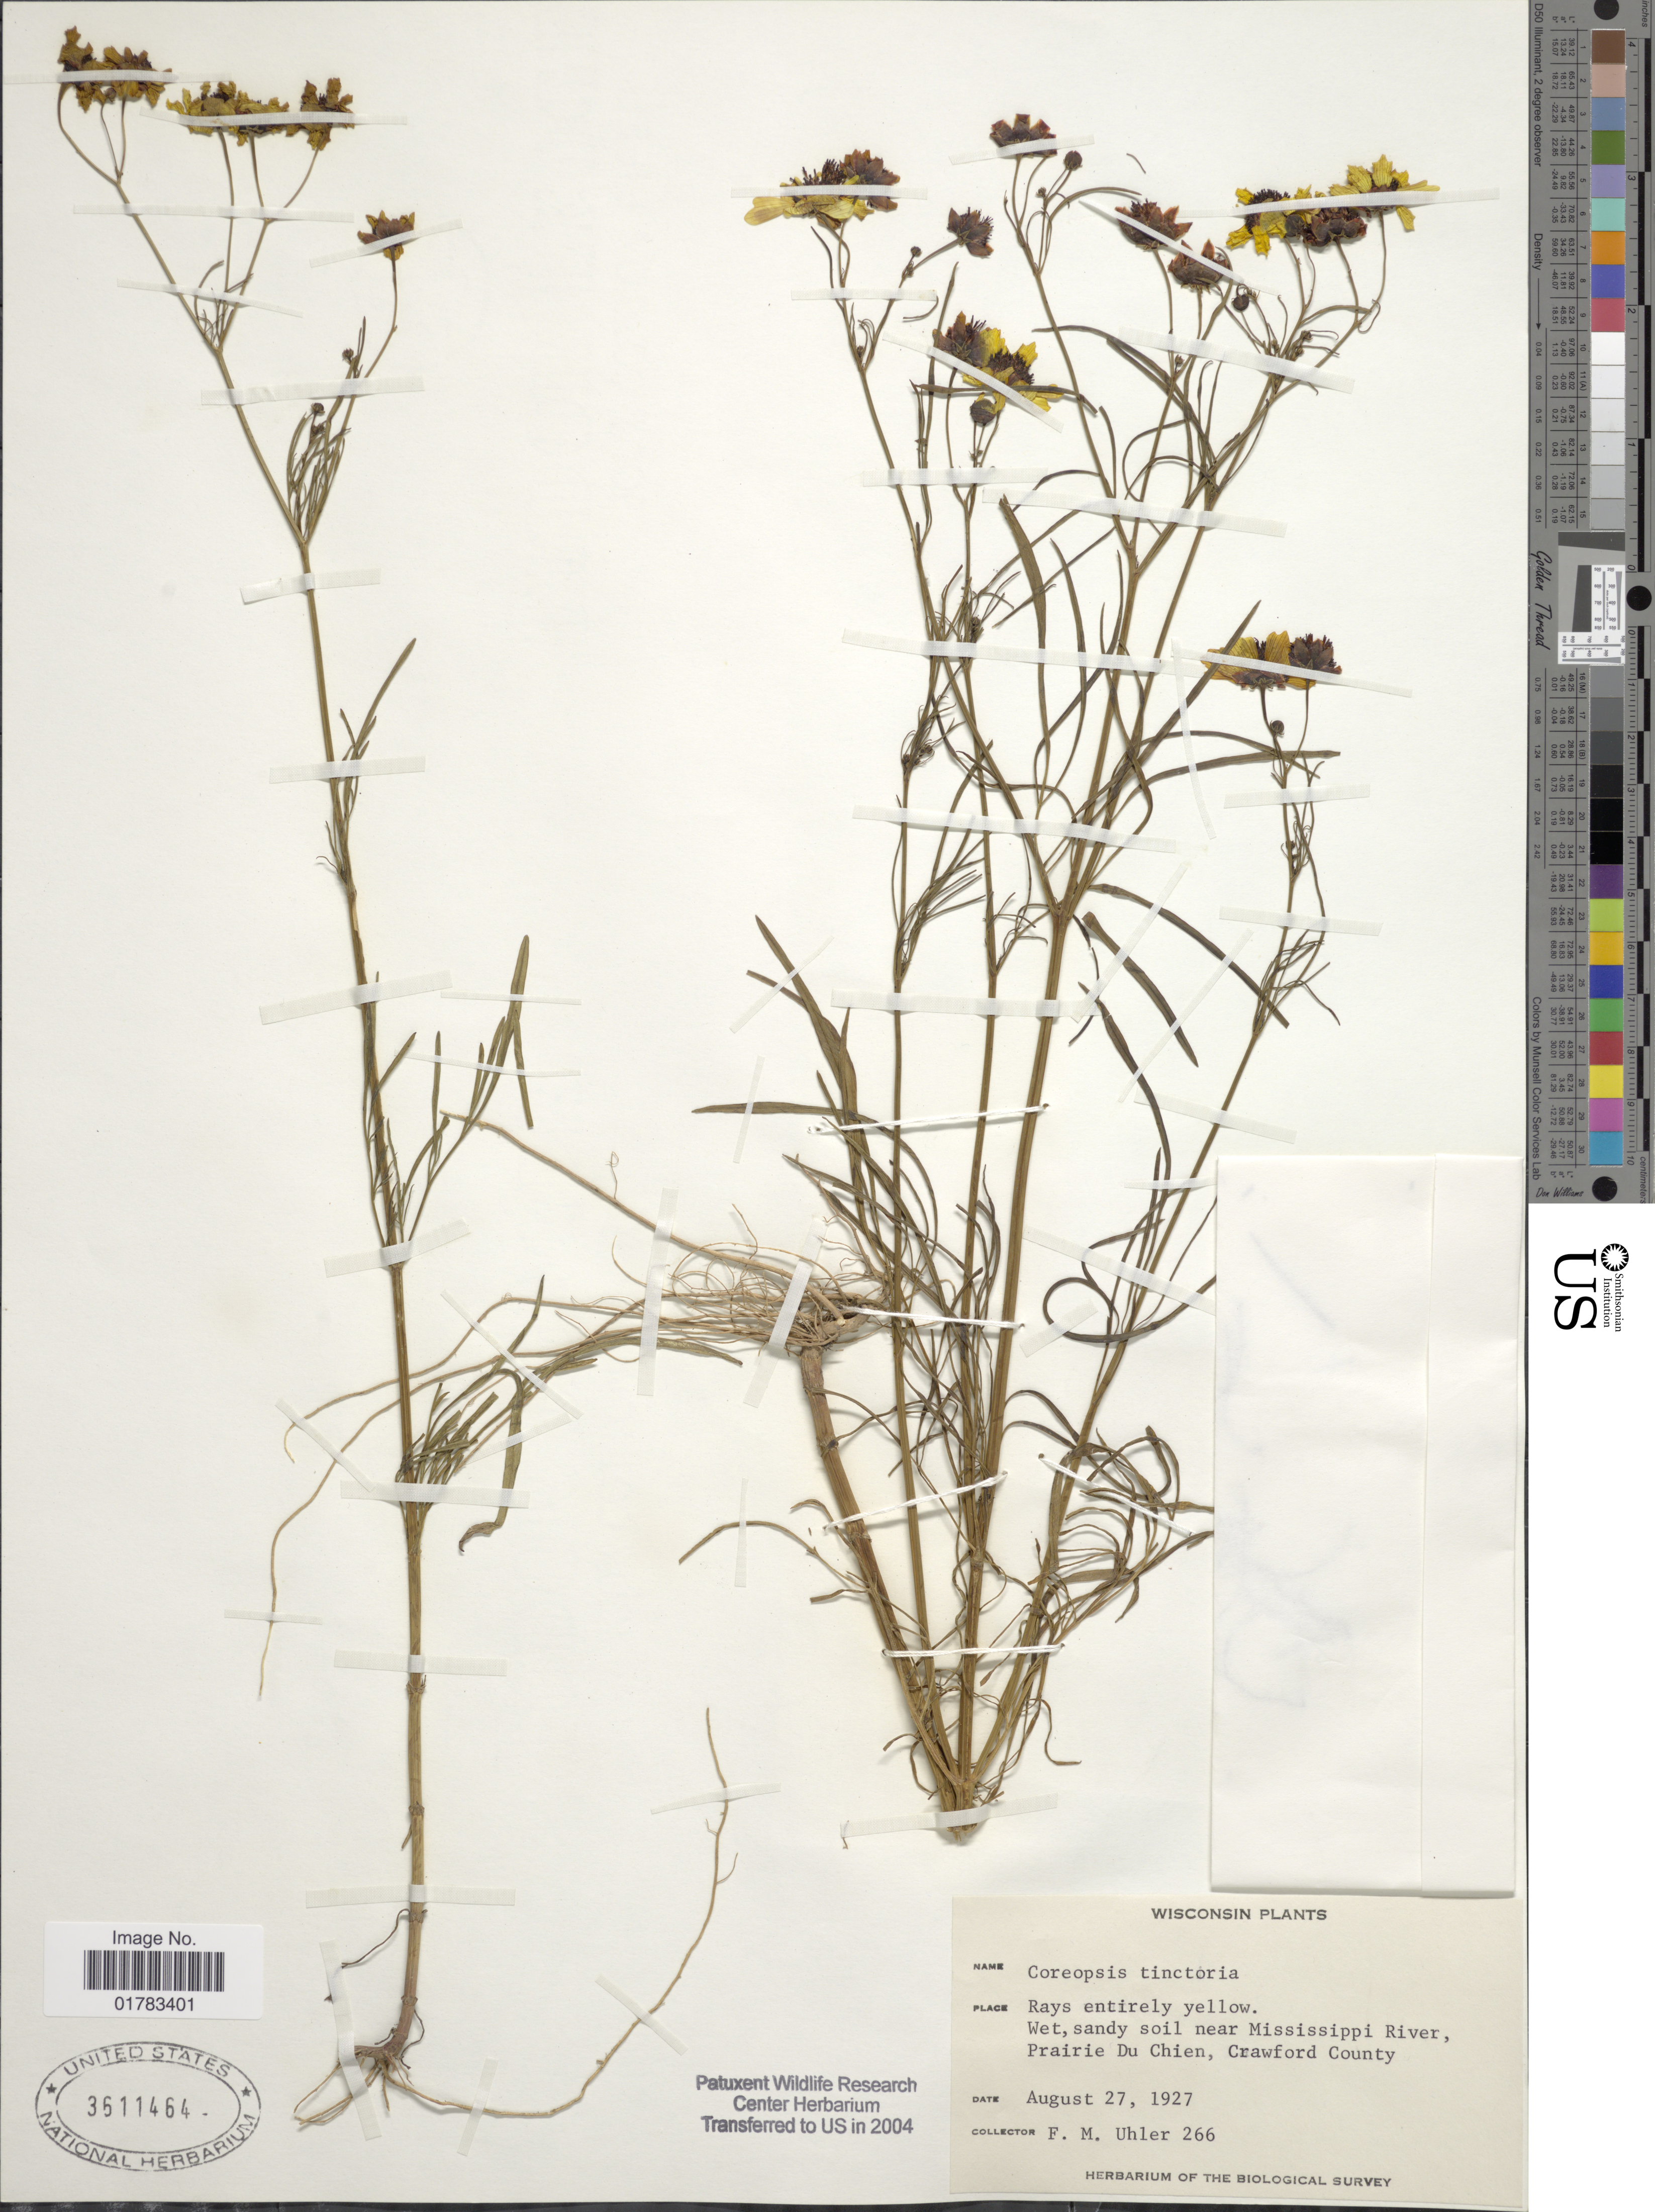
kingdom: Plantae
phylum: Tracheophyta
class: Magnoliopsida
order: Asterales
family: Asteraceae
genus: Coreopsis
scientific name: Coreopsis tinctoria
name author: Nutt.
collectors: F. M. Uhler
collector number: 266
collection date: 1927-08-27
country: United States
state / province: Wisconsin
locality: Wet, sandy soil near Mississippi River, Prairie Du Chien, Crawford County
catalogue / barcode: US 3611464